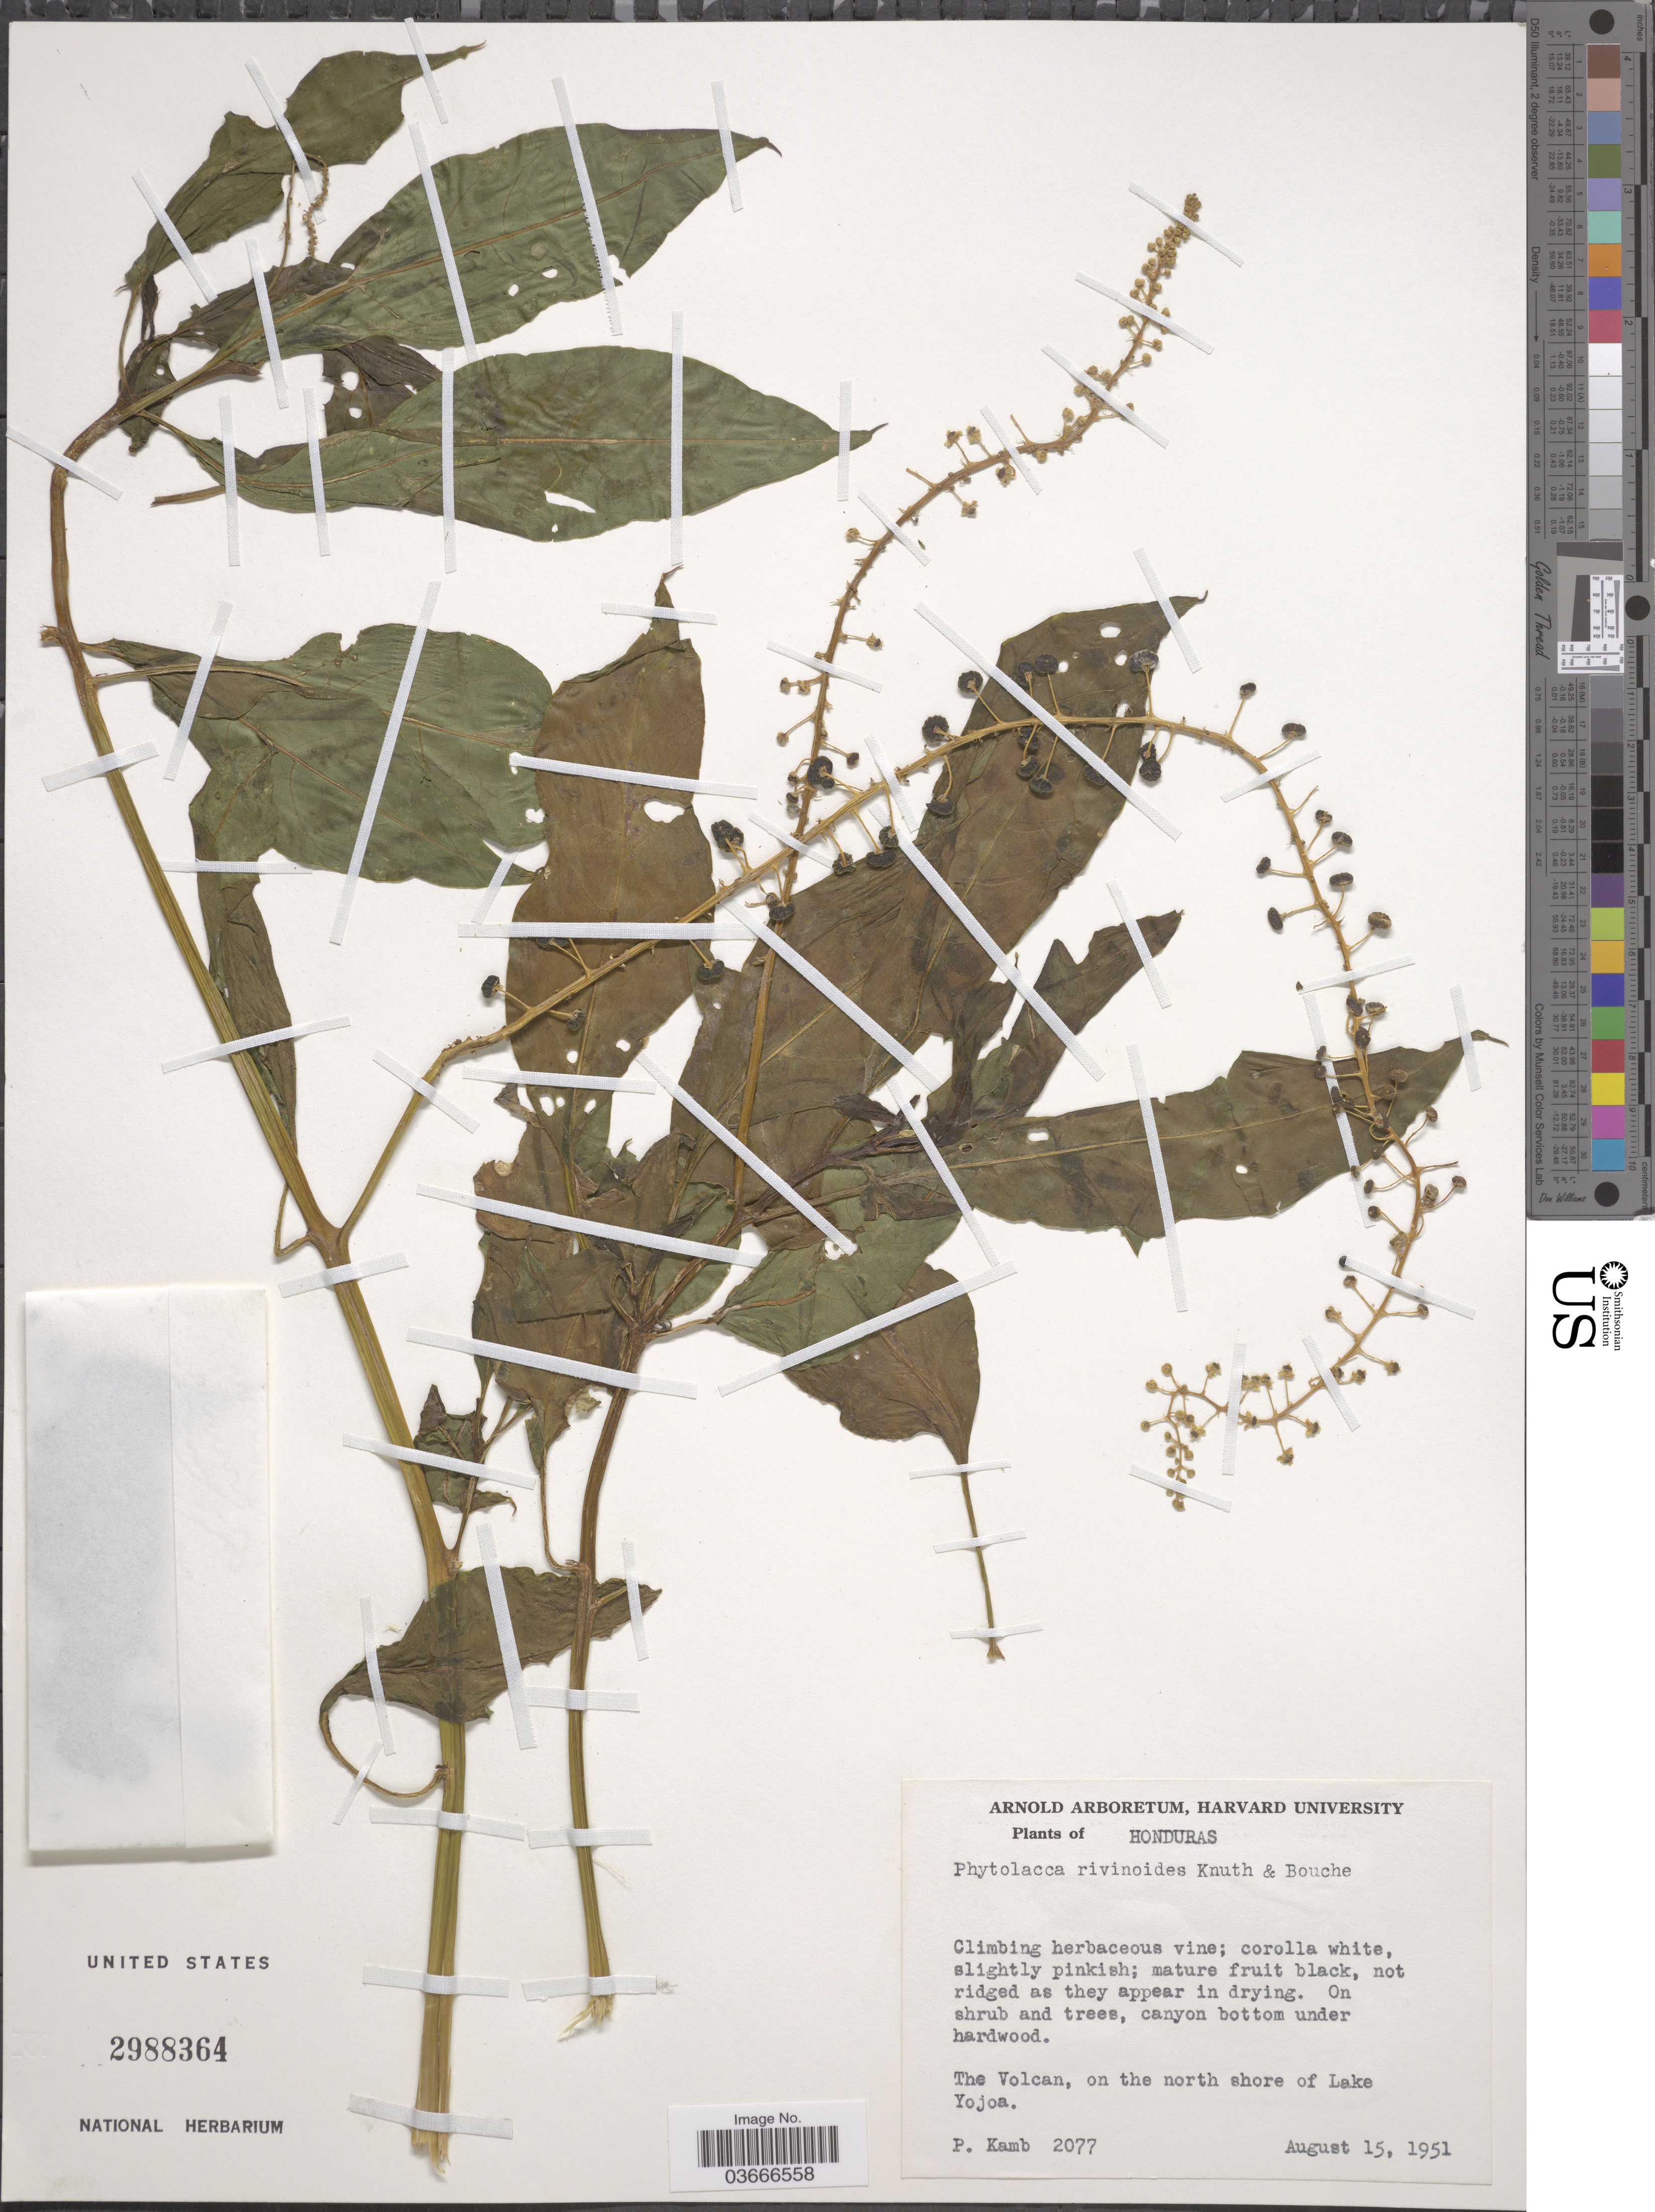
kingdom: Plantae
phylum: Tracheophyta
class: Magnoliopsida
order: Caryophyllales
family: Phytolaccaceae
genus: Phytolacca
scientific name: Phytolacca rivinoides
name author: Kunth & C.D. Bouché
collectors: P. Kamb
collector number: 2077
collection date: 1951-08-15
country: Honduras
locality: The Volcan, on the north shore of Lake Yojoa.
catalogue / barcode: US 2988364